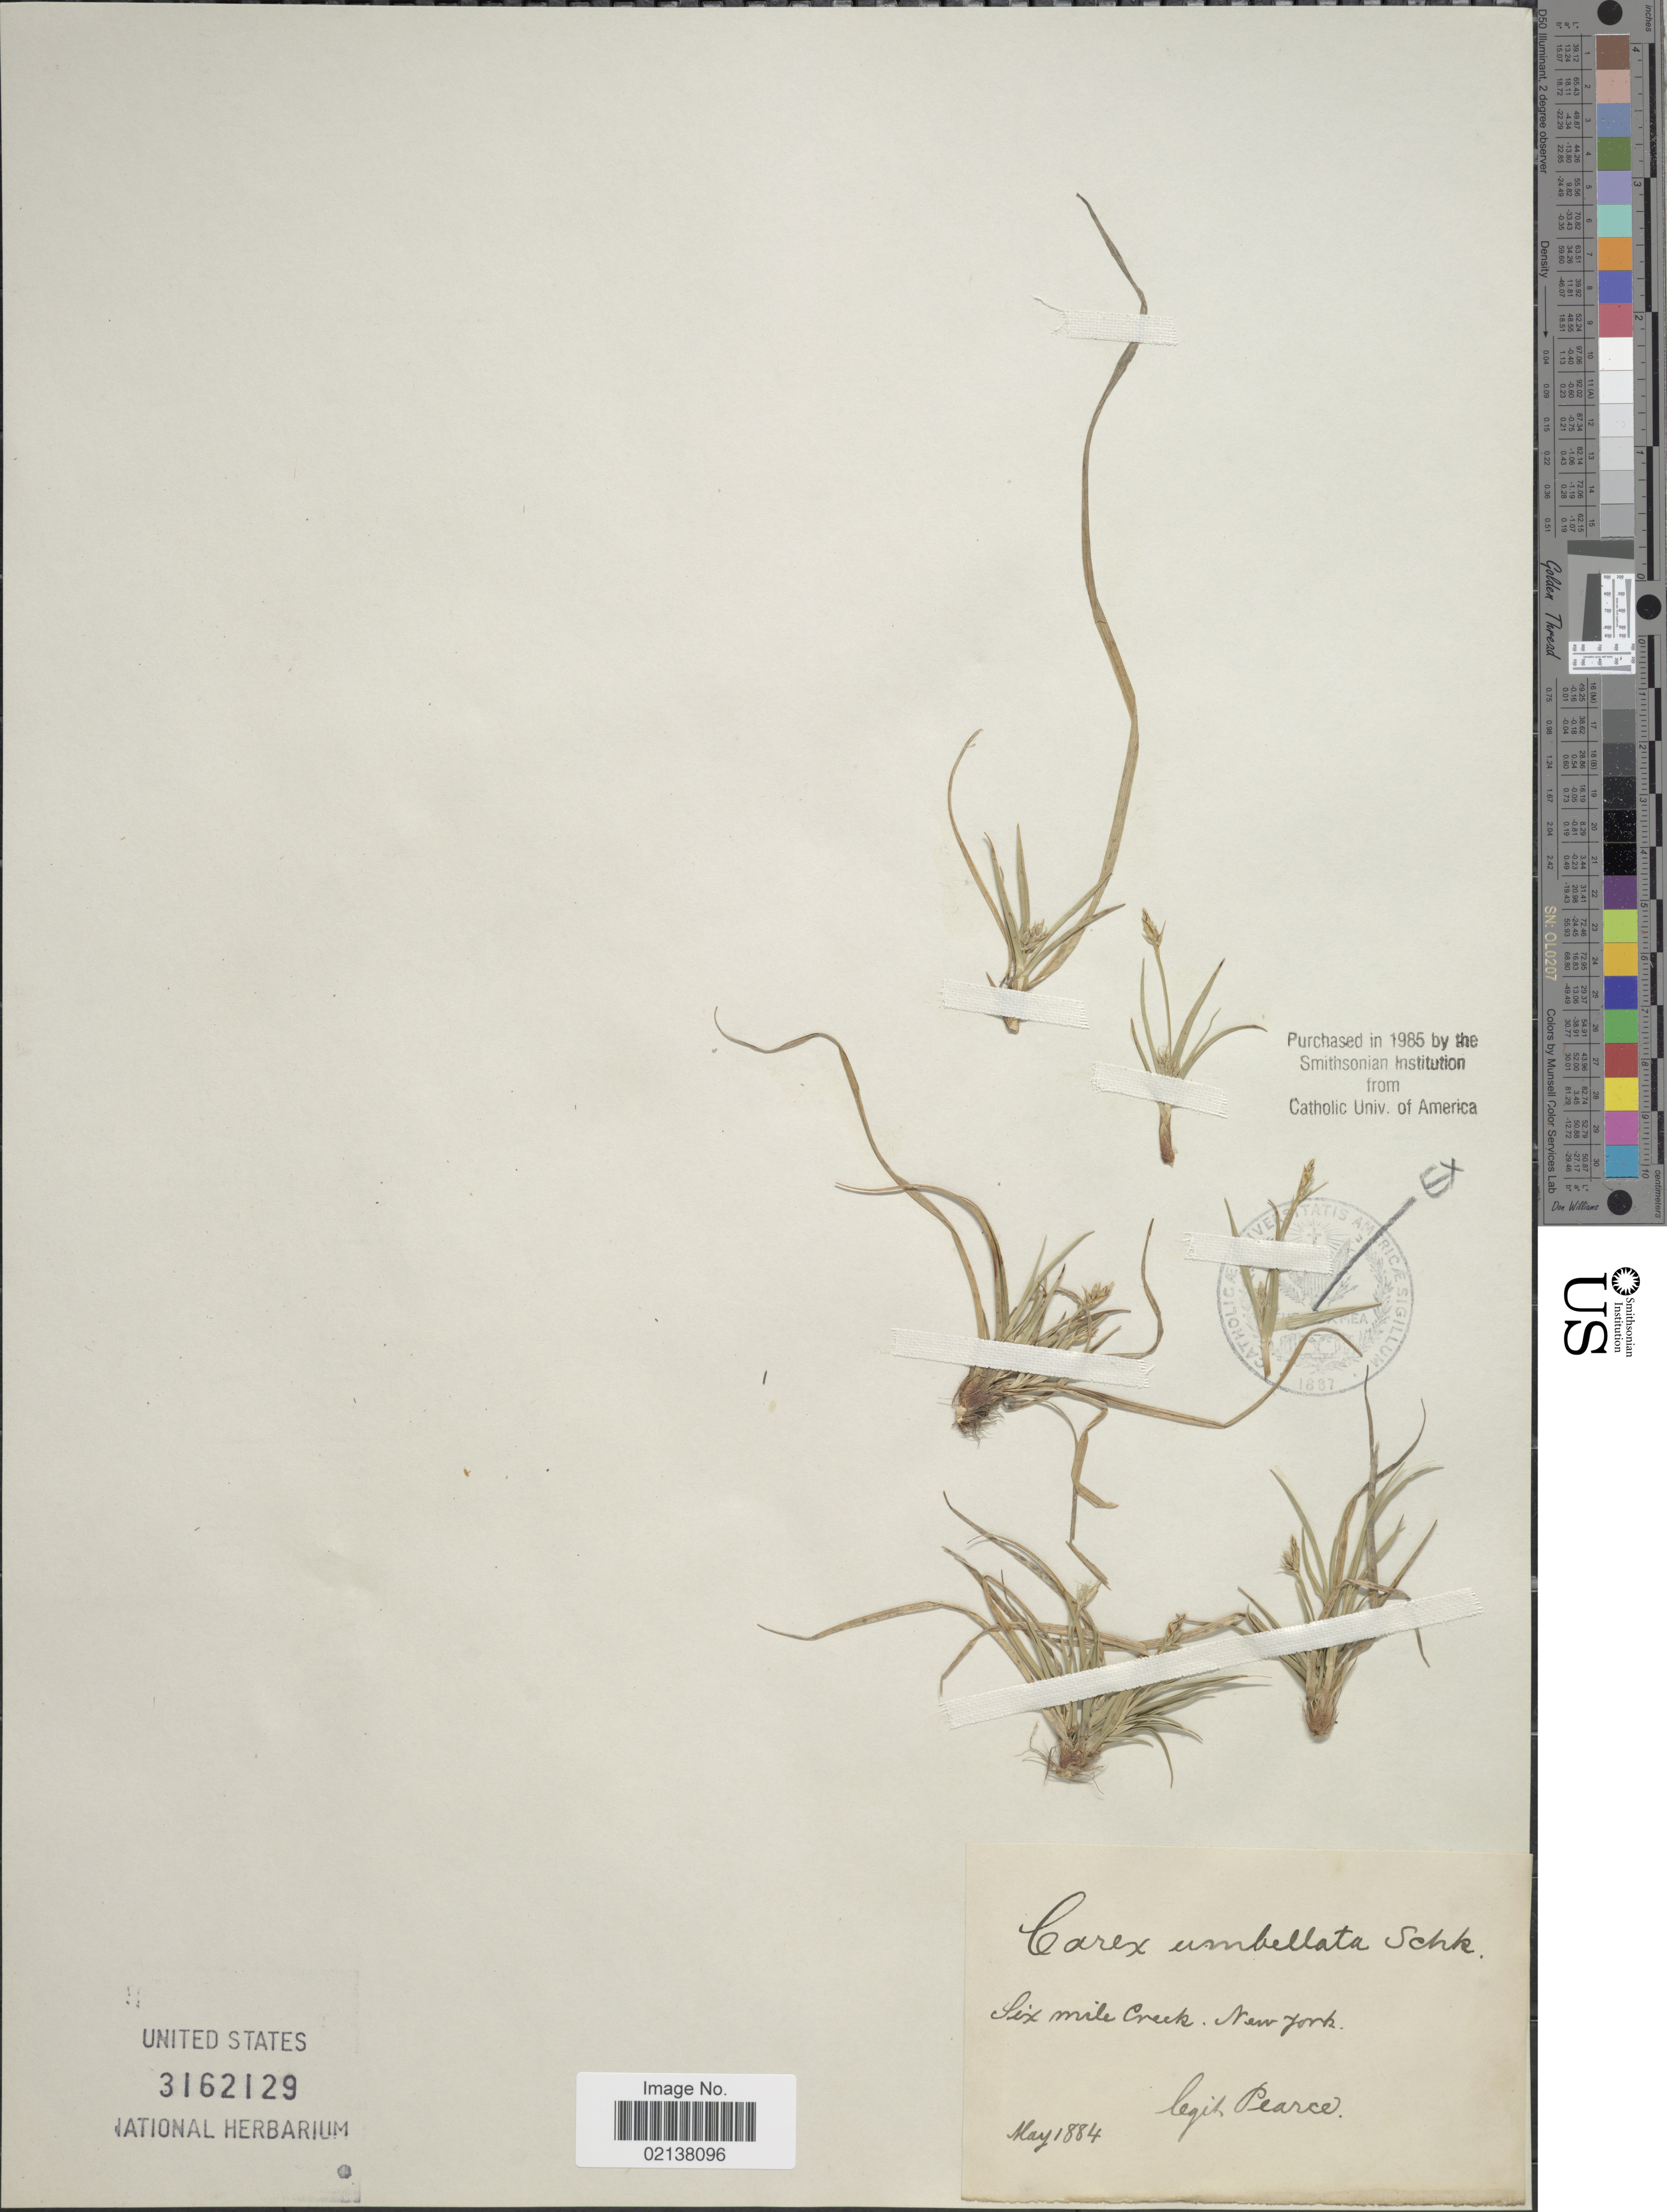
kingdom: Plantae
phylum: Tracheophyta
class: Liliopsida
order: Poales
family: Cyperaceae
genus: Carex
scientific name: Carex umbellata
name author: Schkuhr ex Willd.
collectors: -. Pearce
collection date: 1884-05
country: United States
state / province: New York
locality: Six mile Creek, New York.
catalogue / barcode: US 3162129